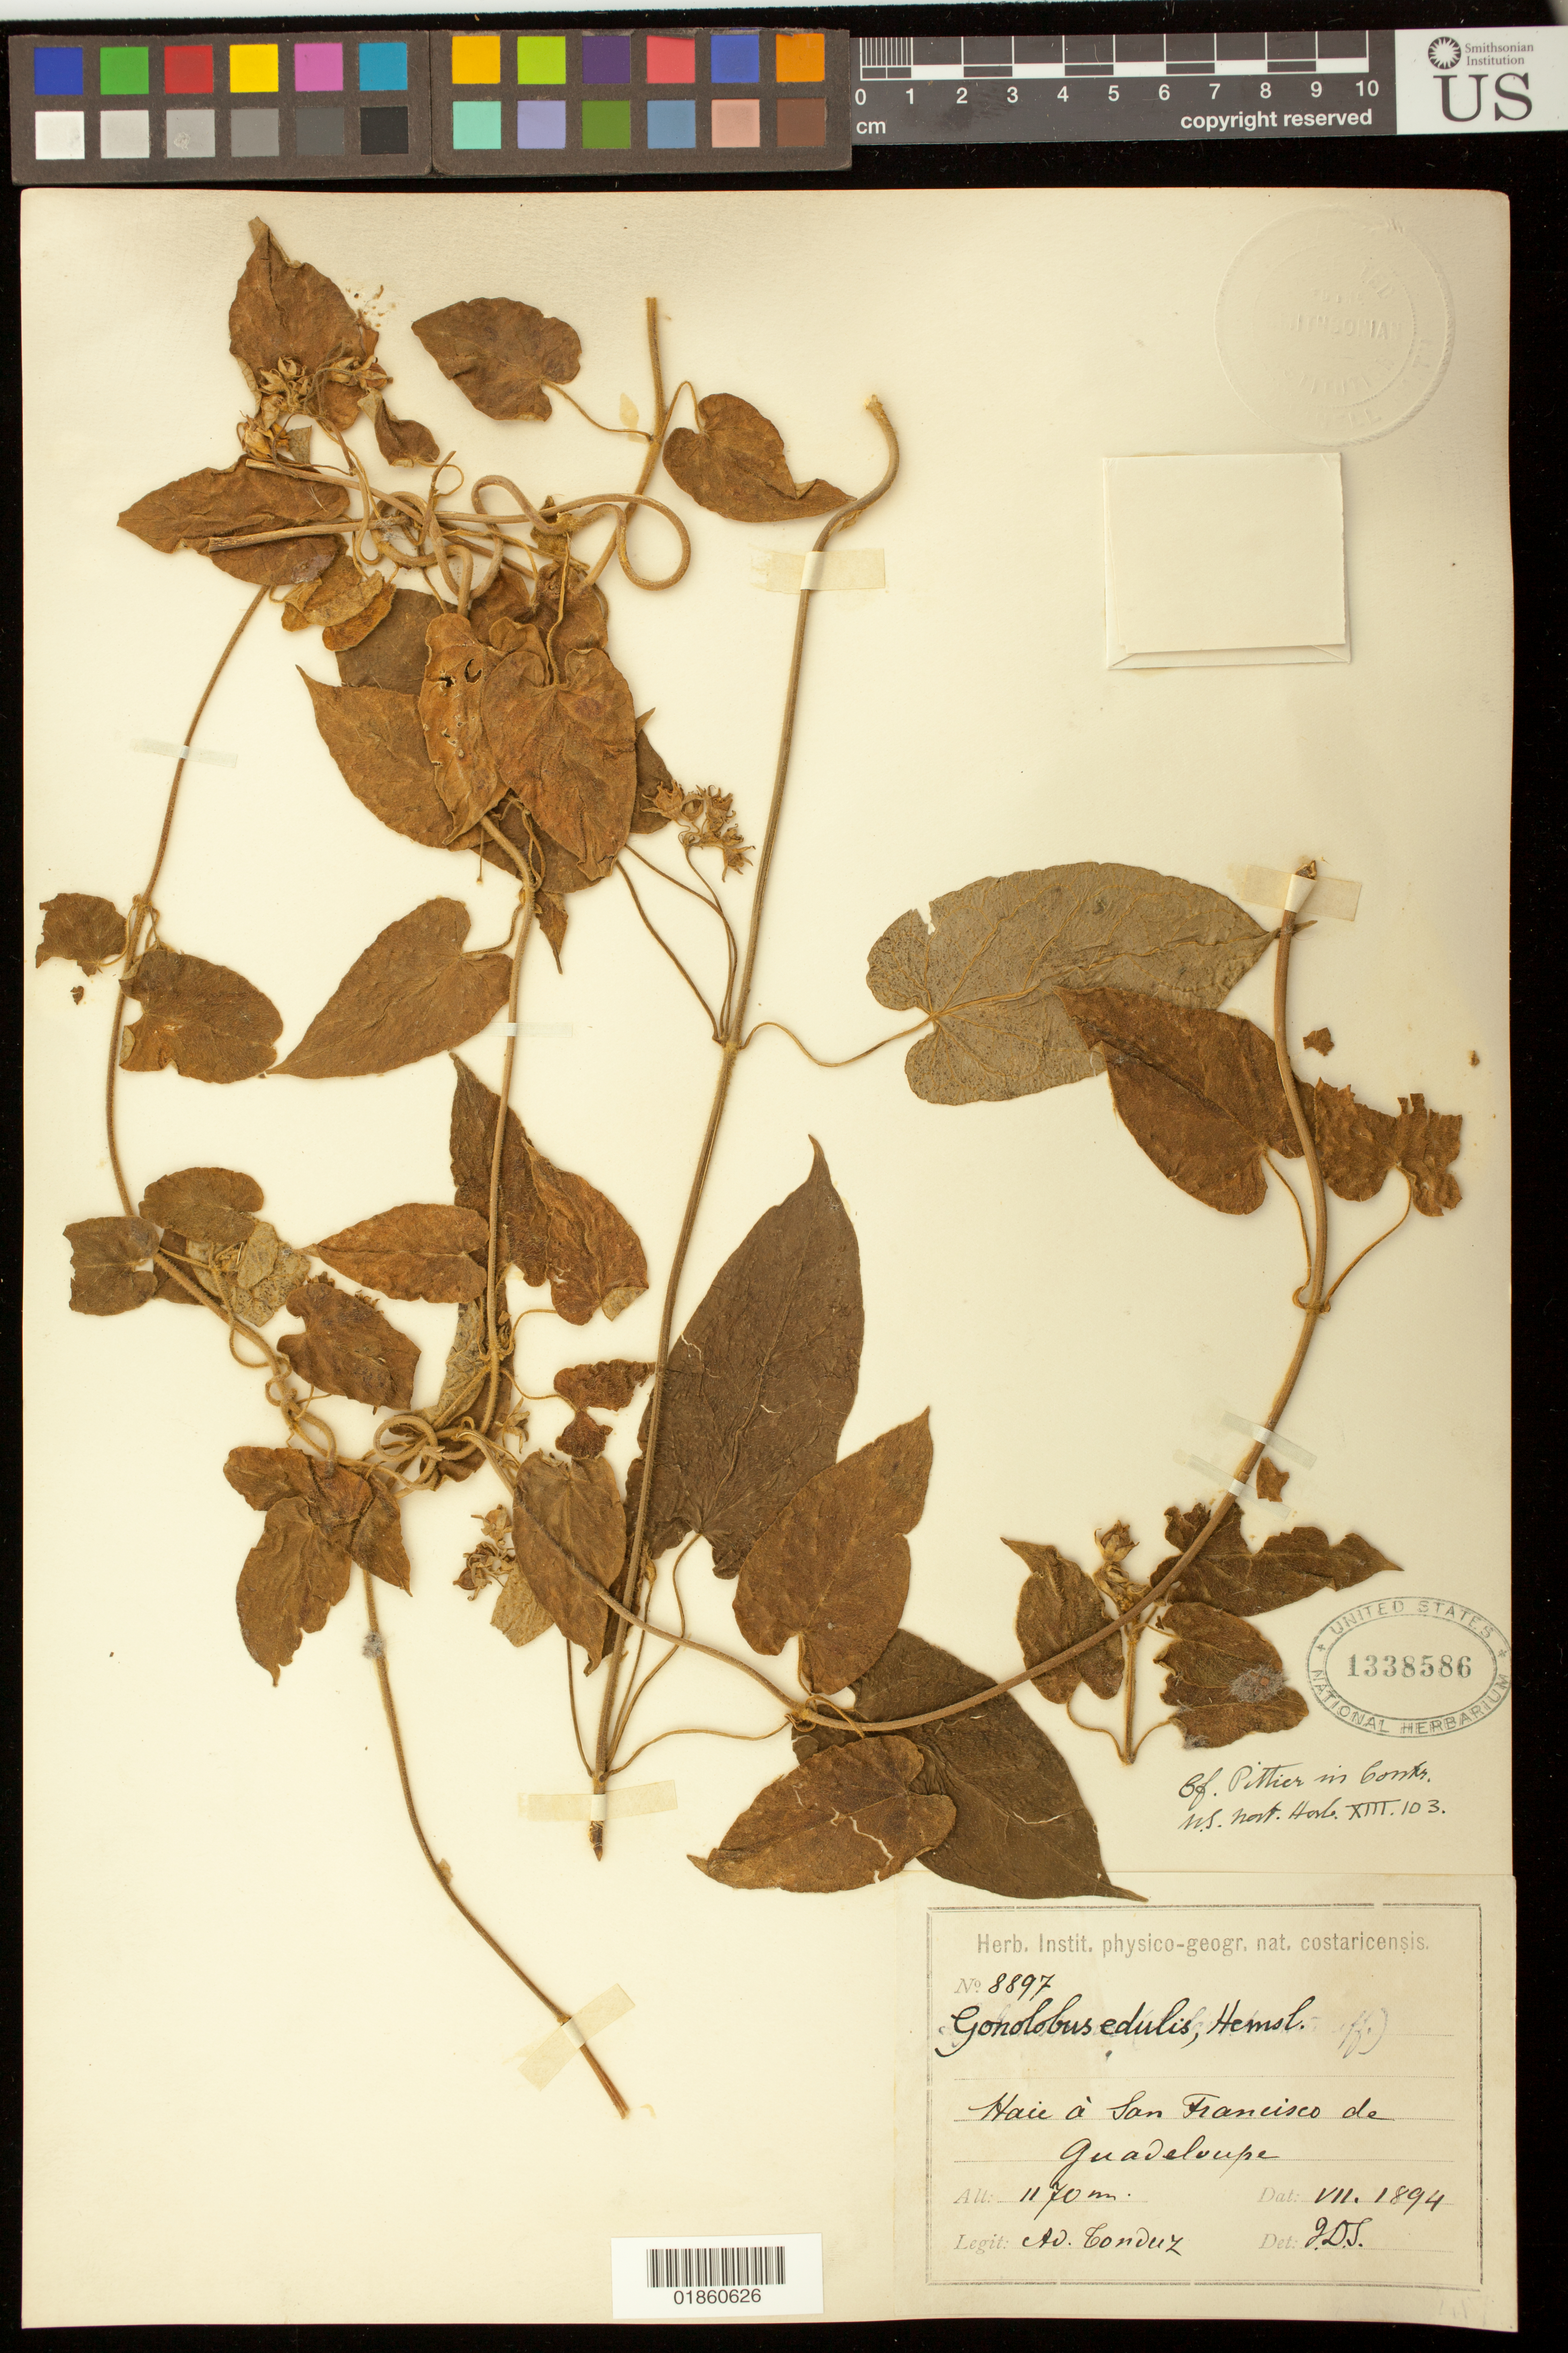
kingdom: Plantae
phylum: Tracheophyta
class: Magnoliopsida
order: Gentianales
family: Apocynaceae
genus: Gonolobus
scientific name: Gonolobus edulis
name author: Hemsl.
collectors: A. Tonduz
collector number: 8897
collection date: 1894-07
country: Costa Rica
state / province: San José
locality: Haie a San Francisco de Guadeloupe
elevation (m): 1170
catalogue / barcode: US 1338568